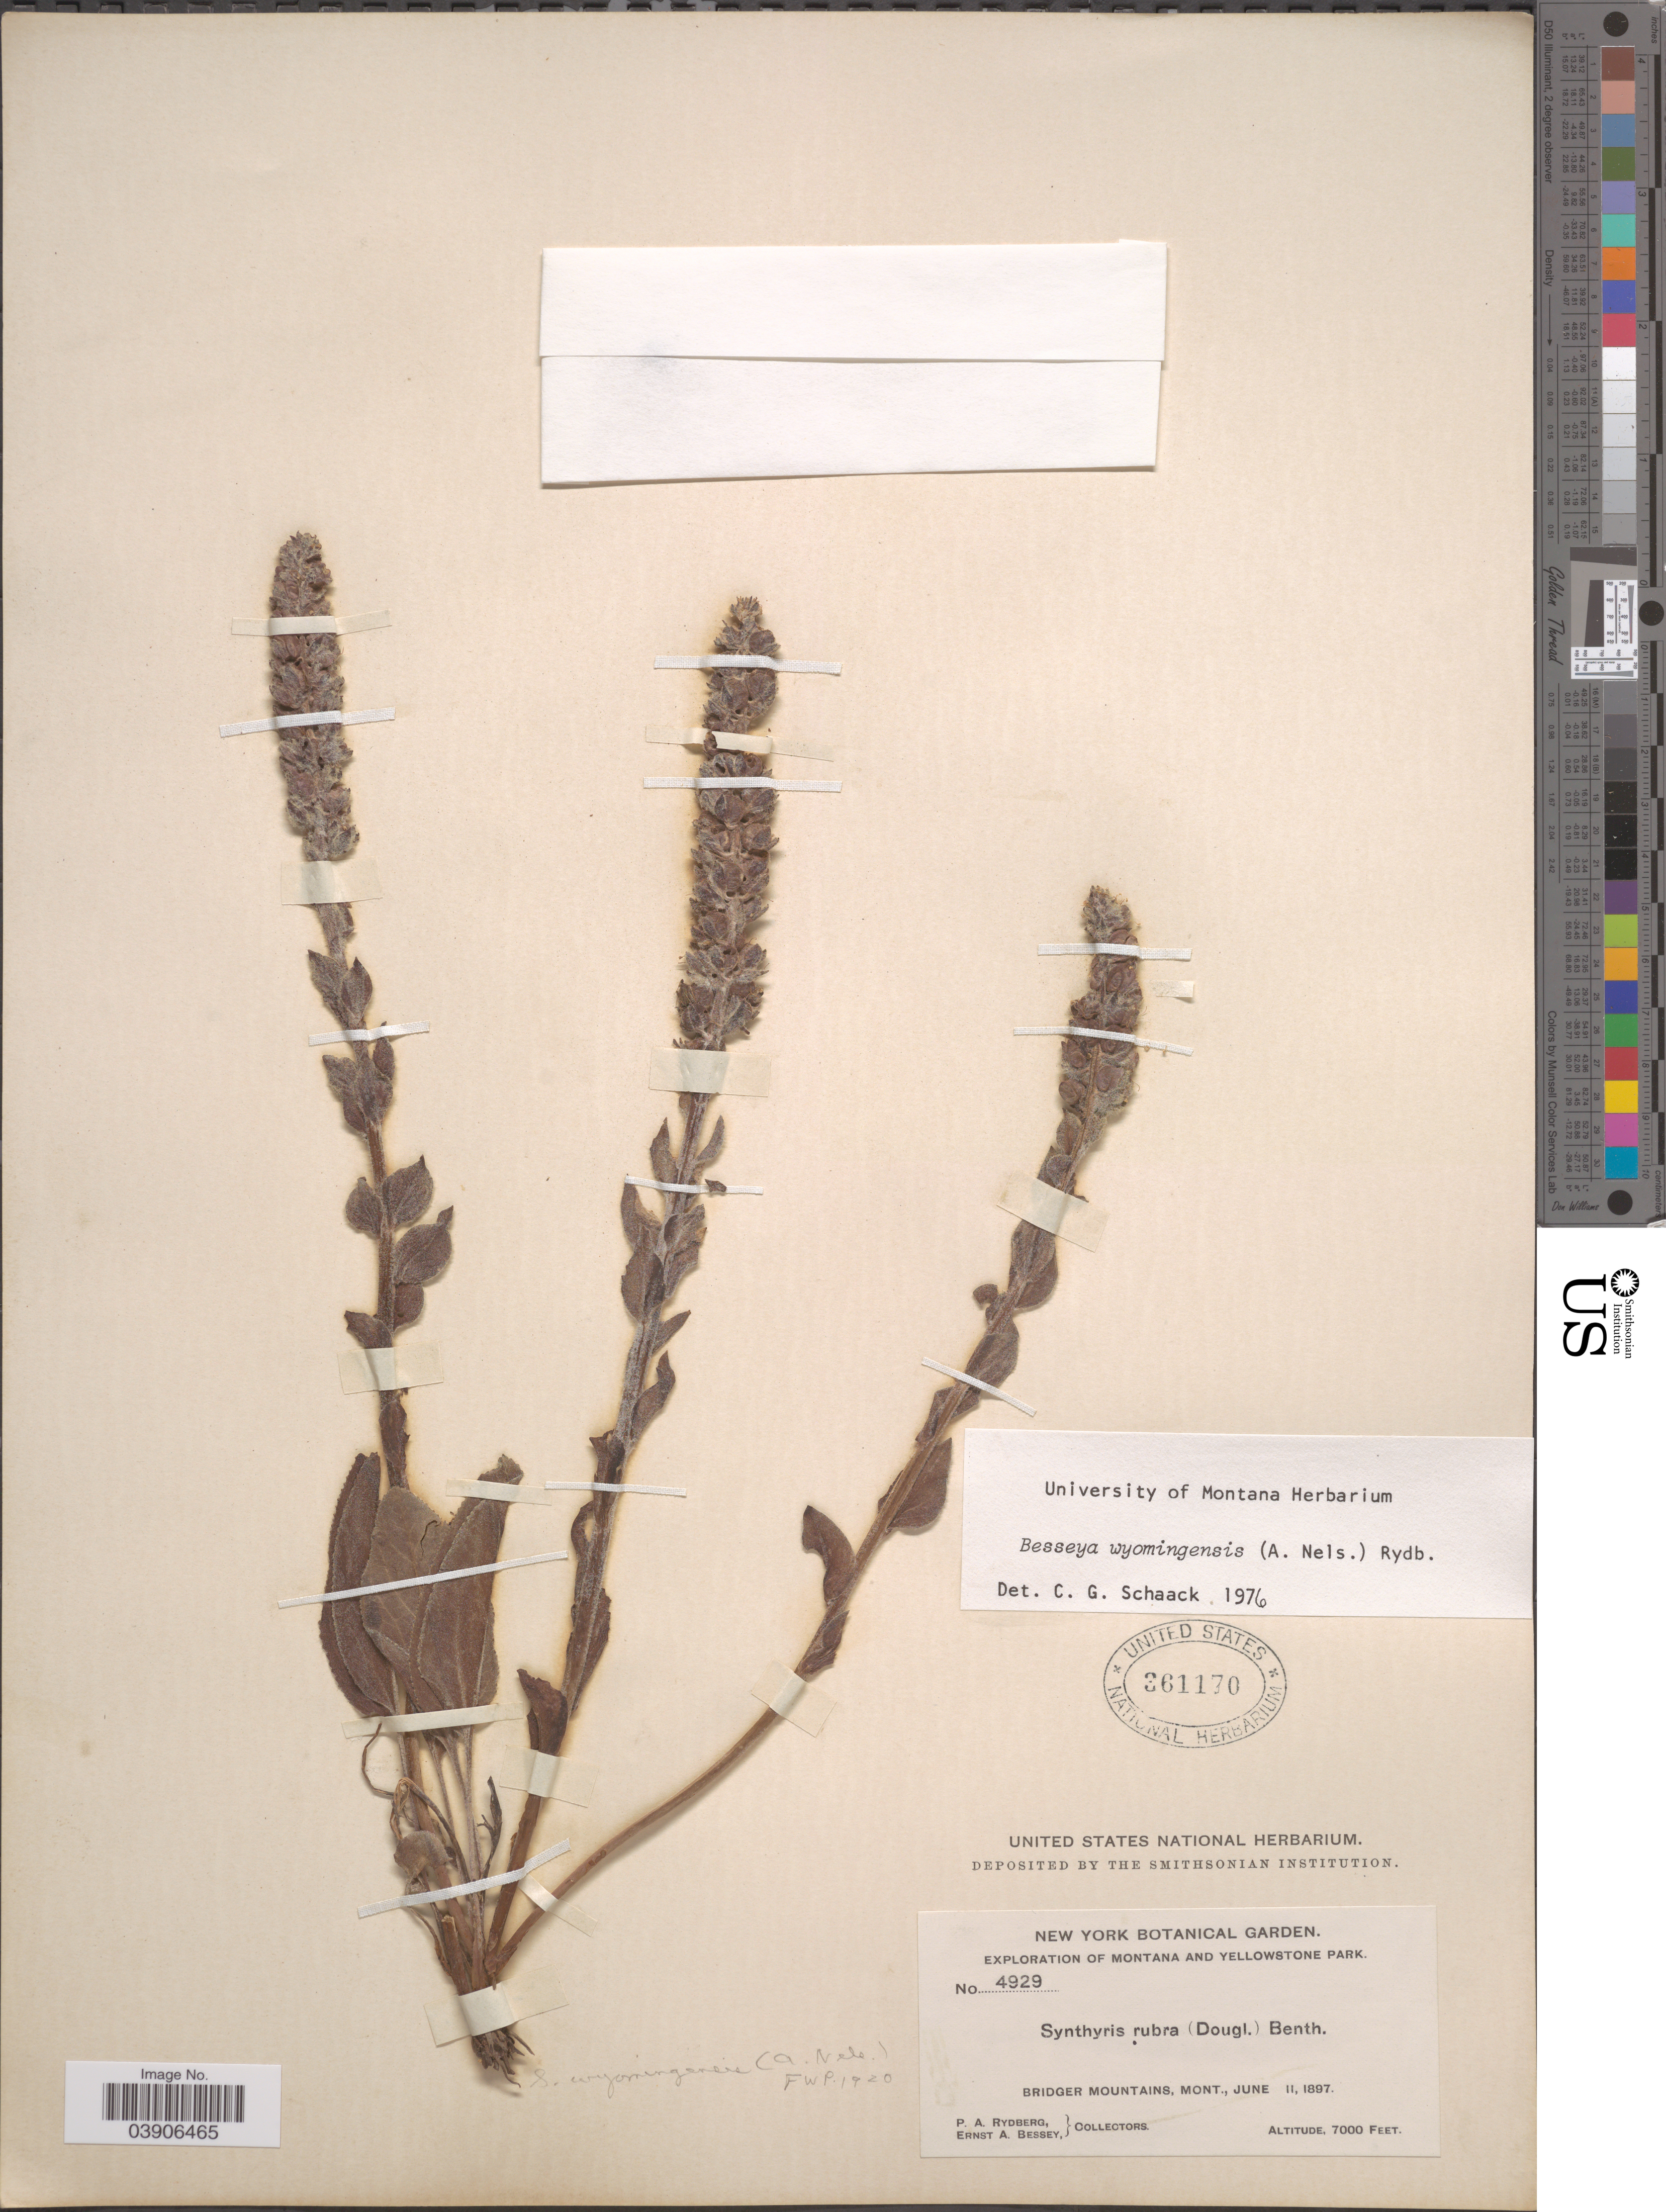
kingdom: Plantae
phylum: Tracheophyta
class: Magnoliopsida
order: Lamiales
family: Plantaginaceae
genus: Synthyris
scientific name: Synthyris wyomingensis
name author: A. Heller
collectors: P. A. Rydberg & E. A. Bessey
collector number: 4929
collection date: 1897-06-11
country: United States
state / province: Montana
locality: Montana and Yellowstone National Park. Bridger Mountains.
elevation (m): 2134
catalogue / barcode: US 361170